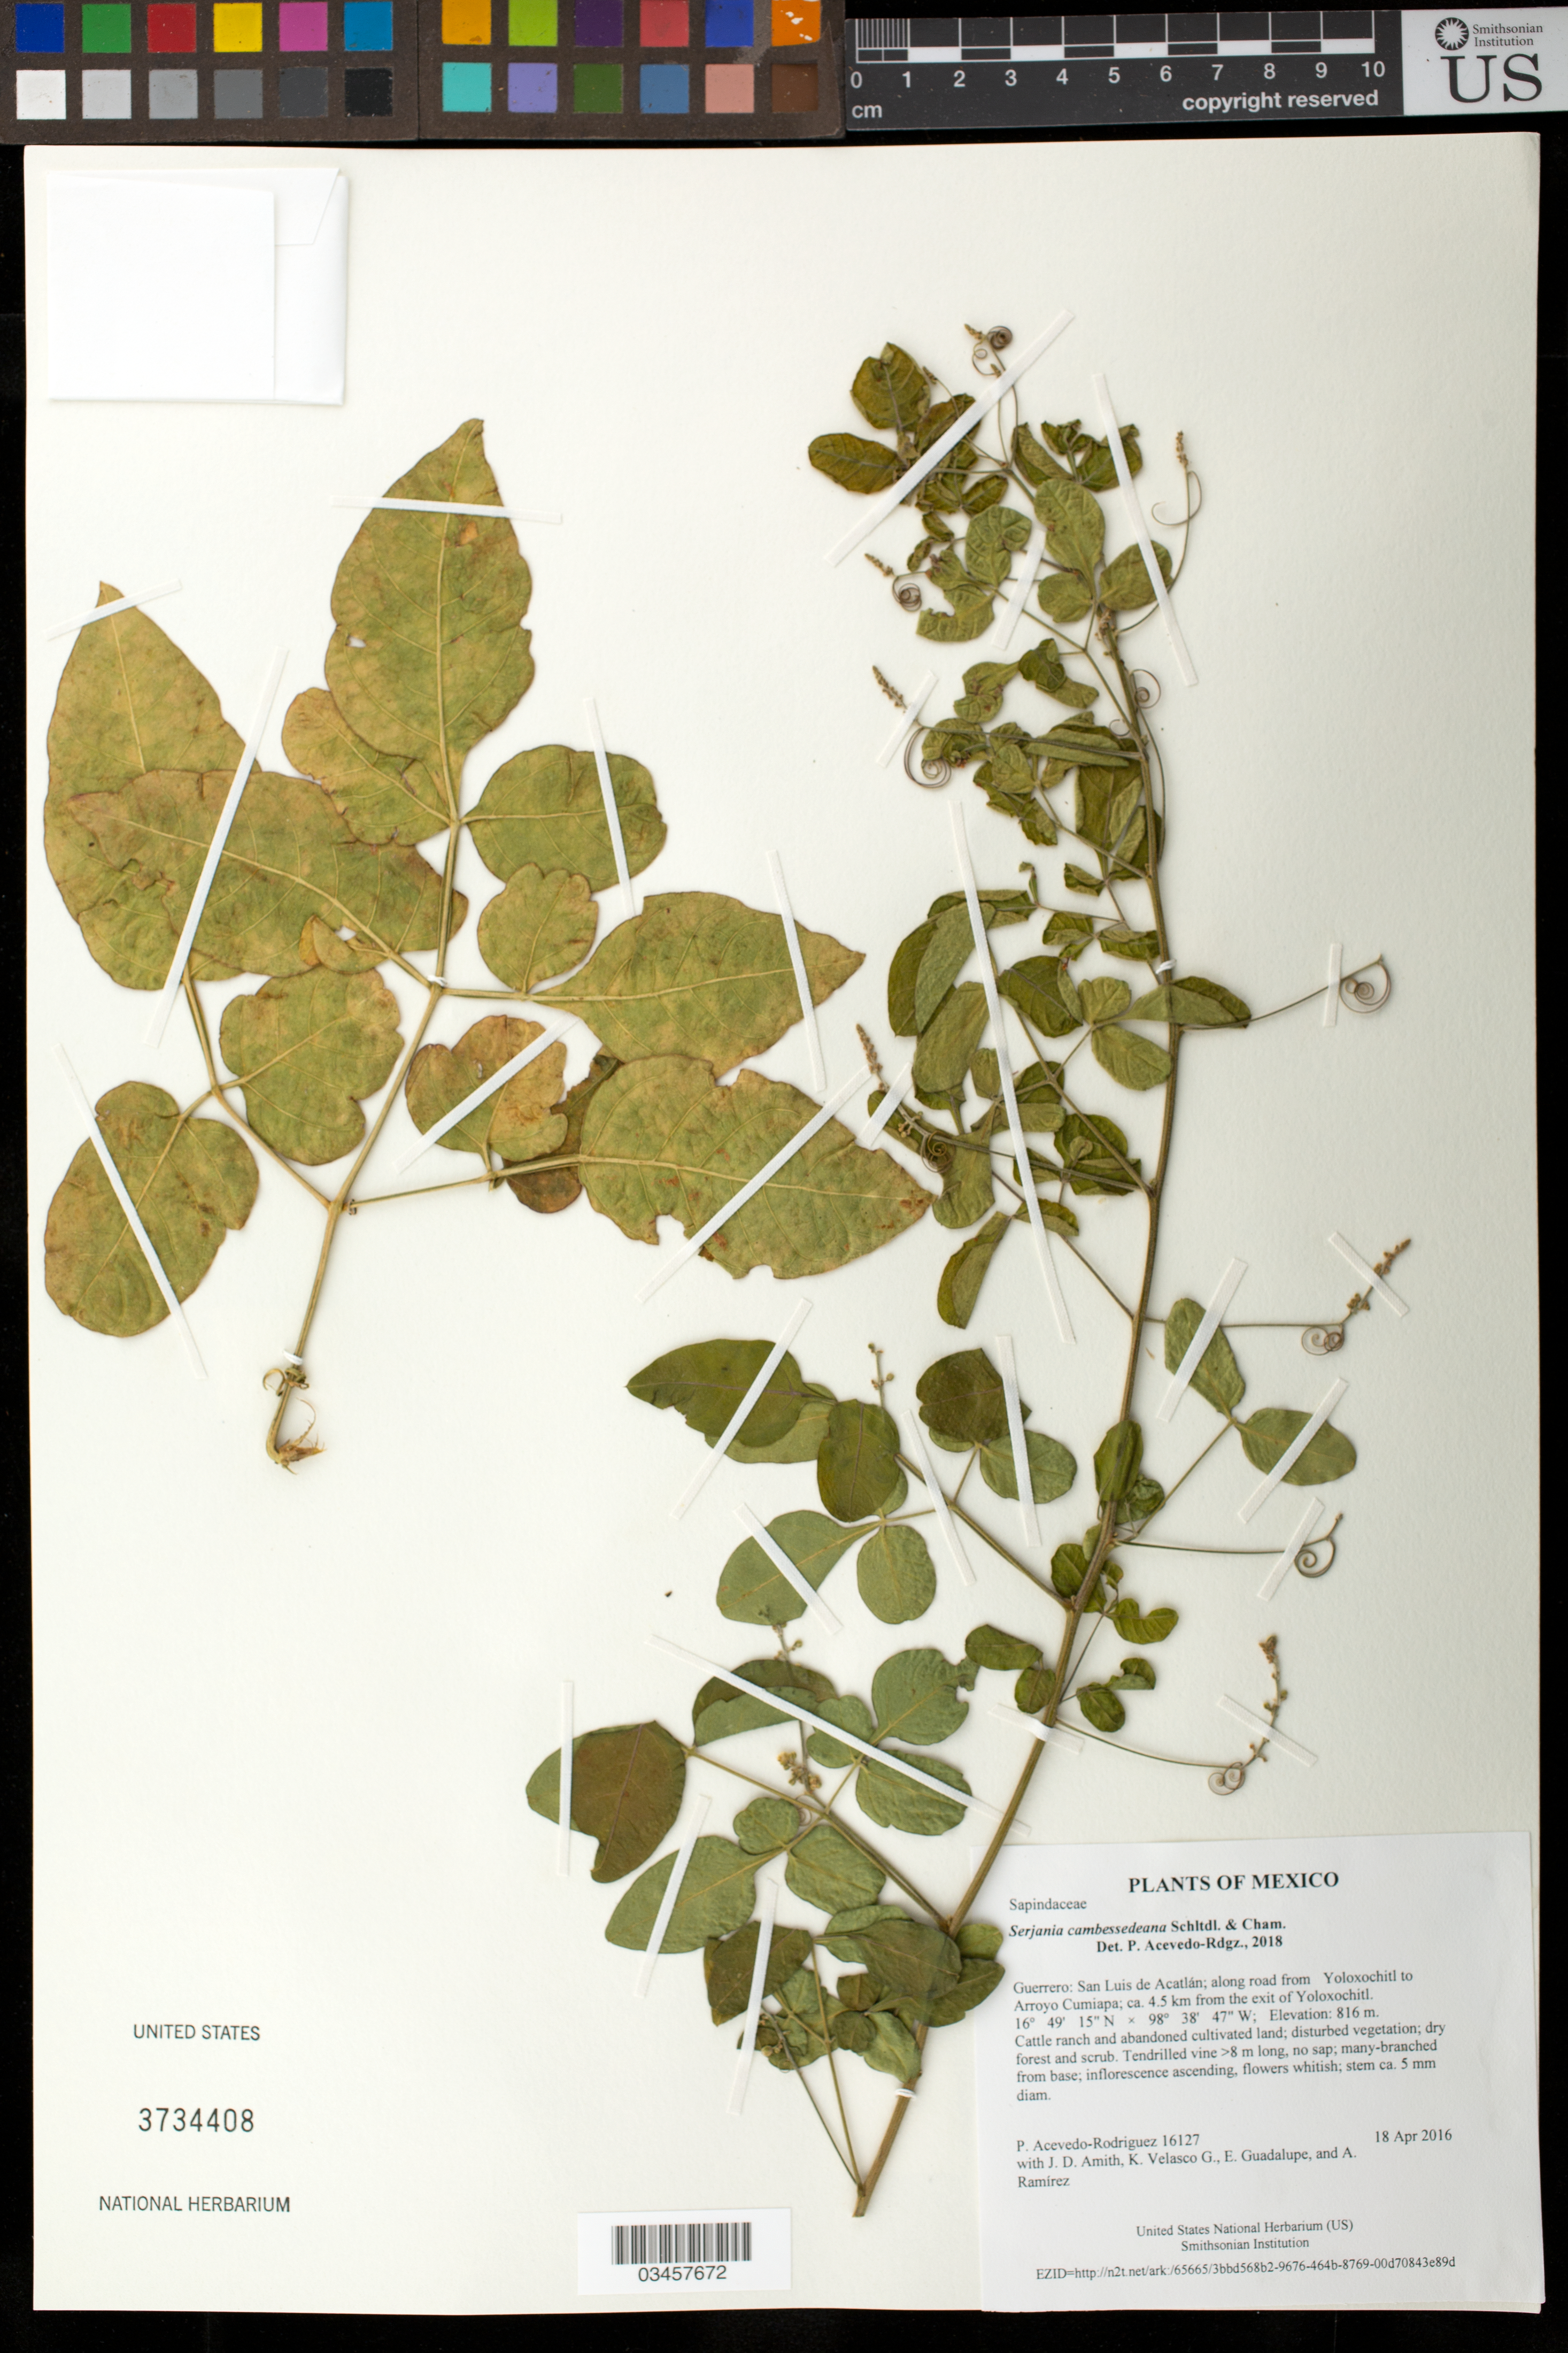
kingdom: Plantae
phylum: Tracheophyta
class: Magnoliopsida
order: Sapindales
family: Sapindaceae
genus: Serjania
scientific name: Serjania fuscopunctata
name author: Radlk.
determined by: Acevedo-Rodriguez, P., (US), Smithsonian Institution - National Museum of Natural History (UNITED STATES)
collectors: P. Acevedo-Rodr., J. D. Amith, K. Velasco G., E. Guadalupe & A. Ramírez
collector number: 16127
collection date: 2016-04-18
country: Mexico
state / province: Guerrero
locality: San Luis de Acatlán; along road from Yoloxochitl to Arroyo Cumiapa; ca. 4.5 km from the exit of Yoloxochitl.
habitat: Cattle ranch and abandoned cultivated land; disturbed vegetation; dry forest and scrub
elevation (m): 816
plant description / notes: US, NY, MO, RB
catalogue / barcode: US 3734408